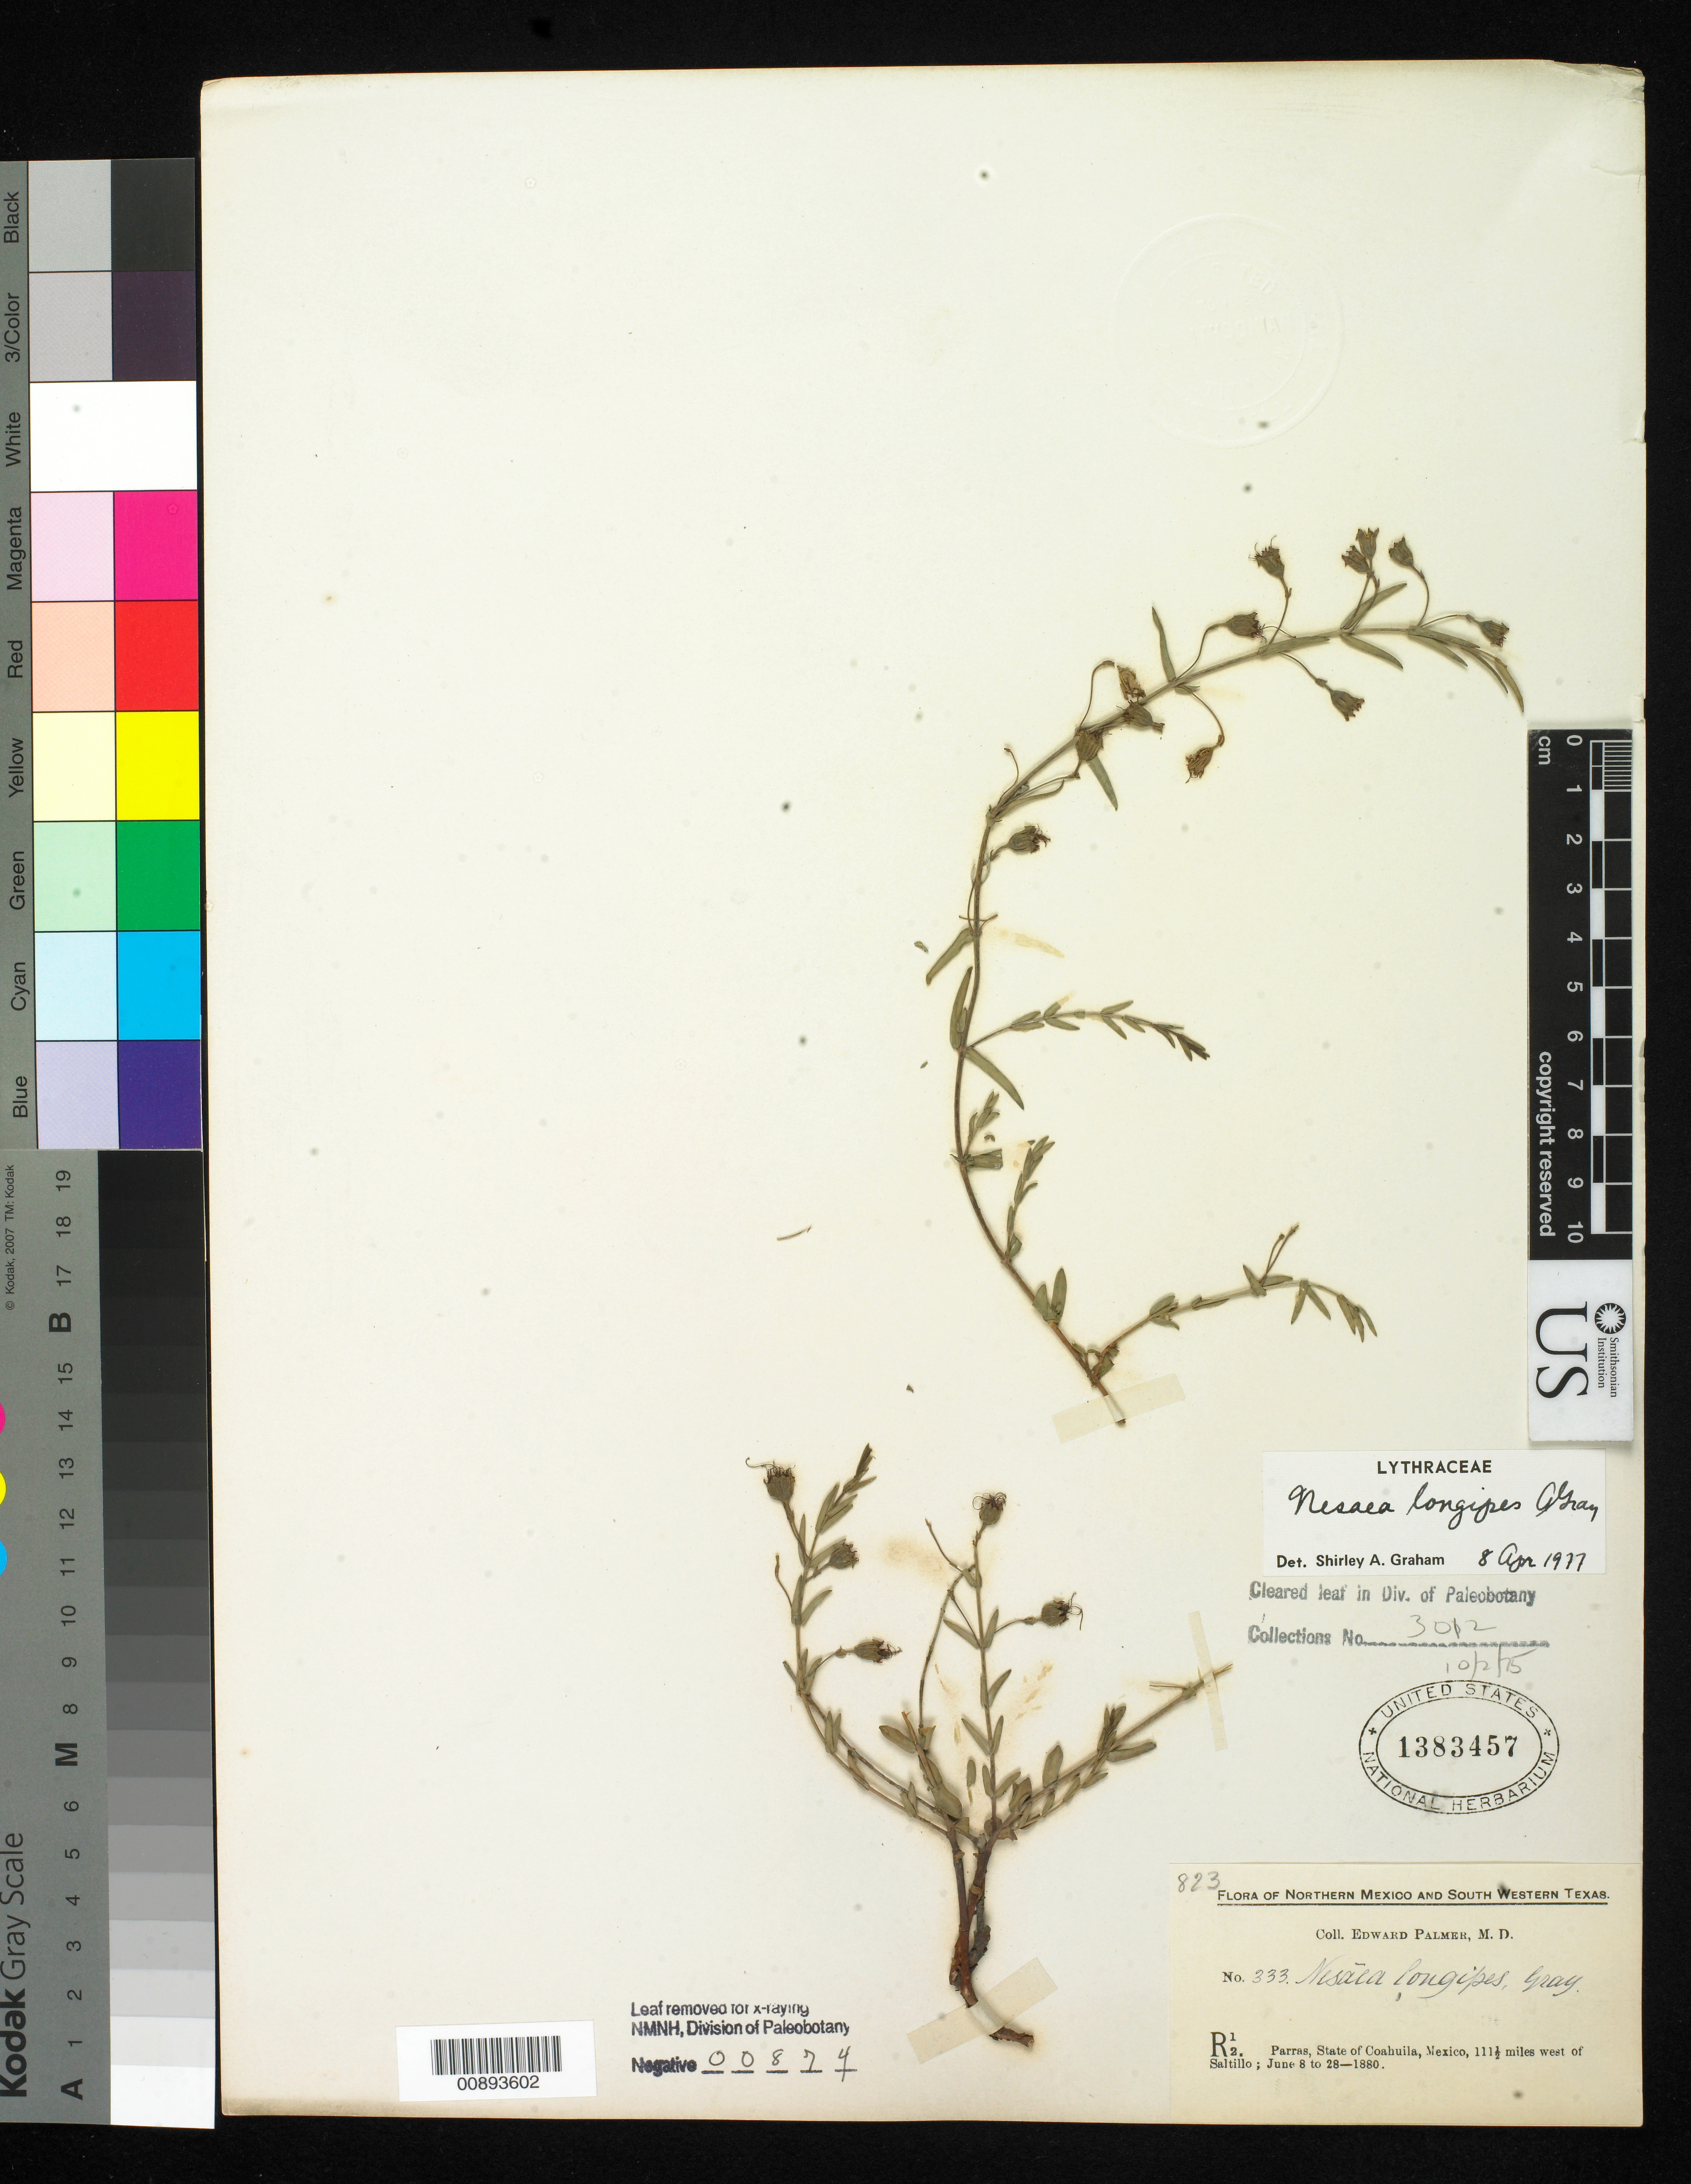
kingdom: Plantae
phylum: Tracheophyta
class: Magnoliopsida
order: Myrtales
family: Lythraceae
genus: Ammannia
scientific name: Ammannia grayi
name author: S.A. Graham & Gandhi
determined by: Strong, Mark T., (BOT), Smithsonian Institution - National Museum of Natural History (UNITED STATES)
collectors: E. Palmer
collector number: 333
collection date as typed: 08 Jun 1880 to 28 Jun 1880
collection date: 1880-06-08/1880-06-28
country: Mexico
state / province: Coahuila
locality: R12. Parras, Coahuila, 111½ miles west of Saltillo.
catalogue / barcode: US 1383457